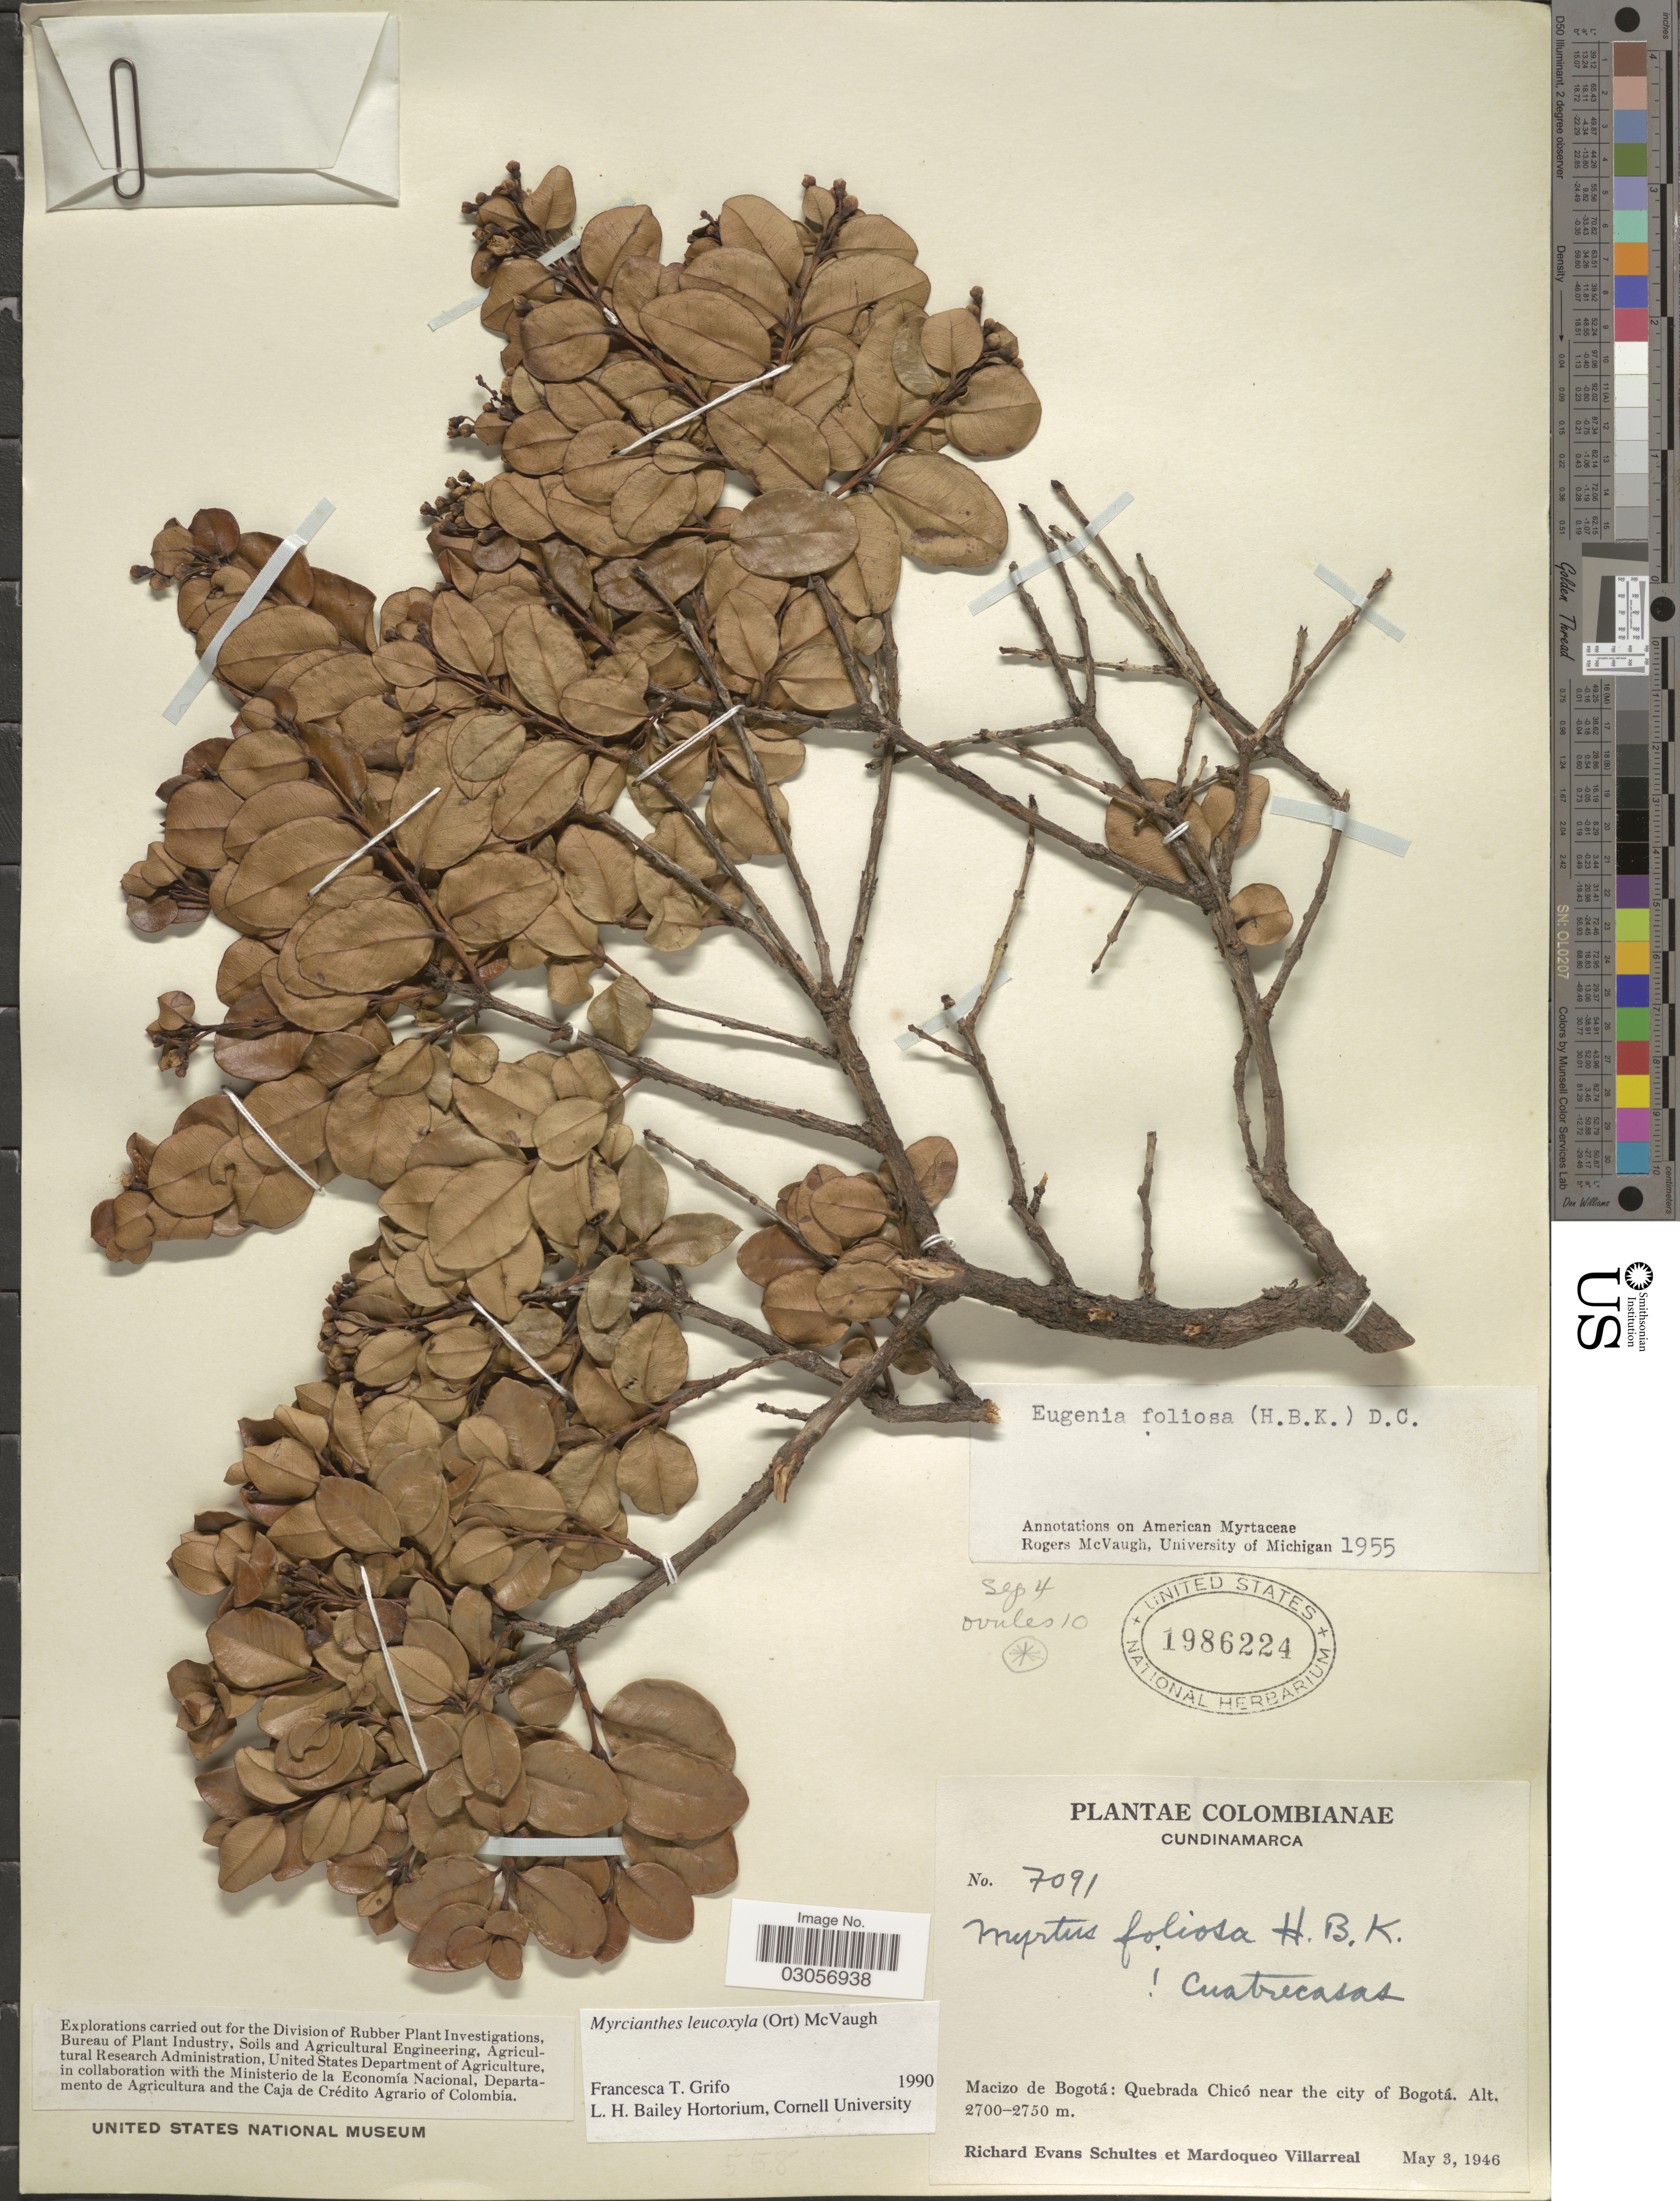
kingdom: Plantae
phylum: Tracheophyta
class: Magnoliopsida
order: Myrtales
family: Myrtaceae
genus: Myrcianthes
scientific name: Myrcianthes leucoxyla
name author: (Ortega) McVaugh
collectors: R. E. Schultes & M. Villarreal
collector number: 7091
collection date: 1946-05-03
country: Colombia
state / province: Cundinamarca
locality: Macizo de Bogotá: Quebrada Chicó near the city of Bogotá.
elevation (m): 2700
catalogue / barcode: US 1986224